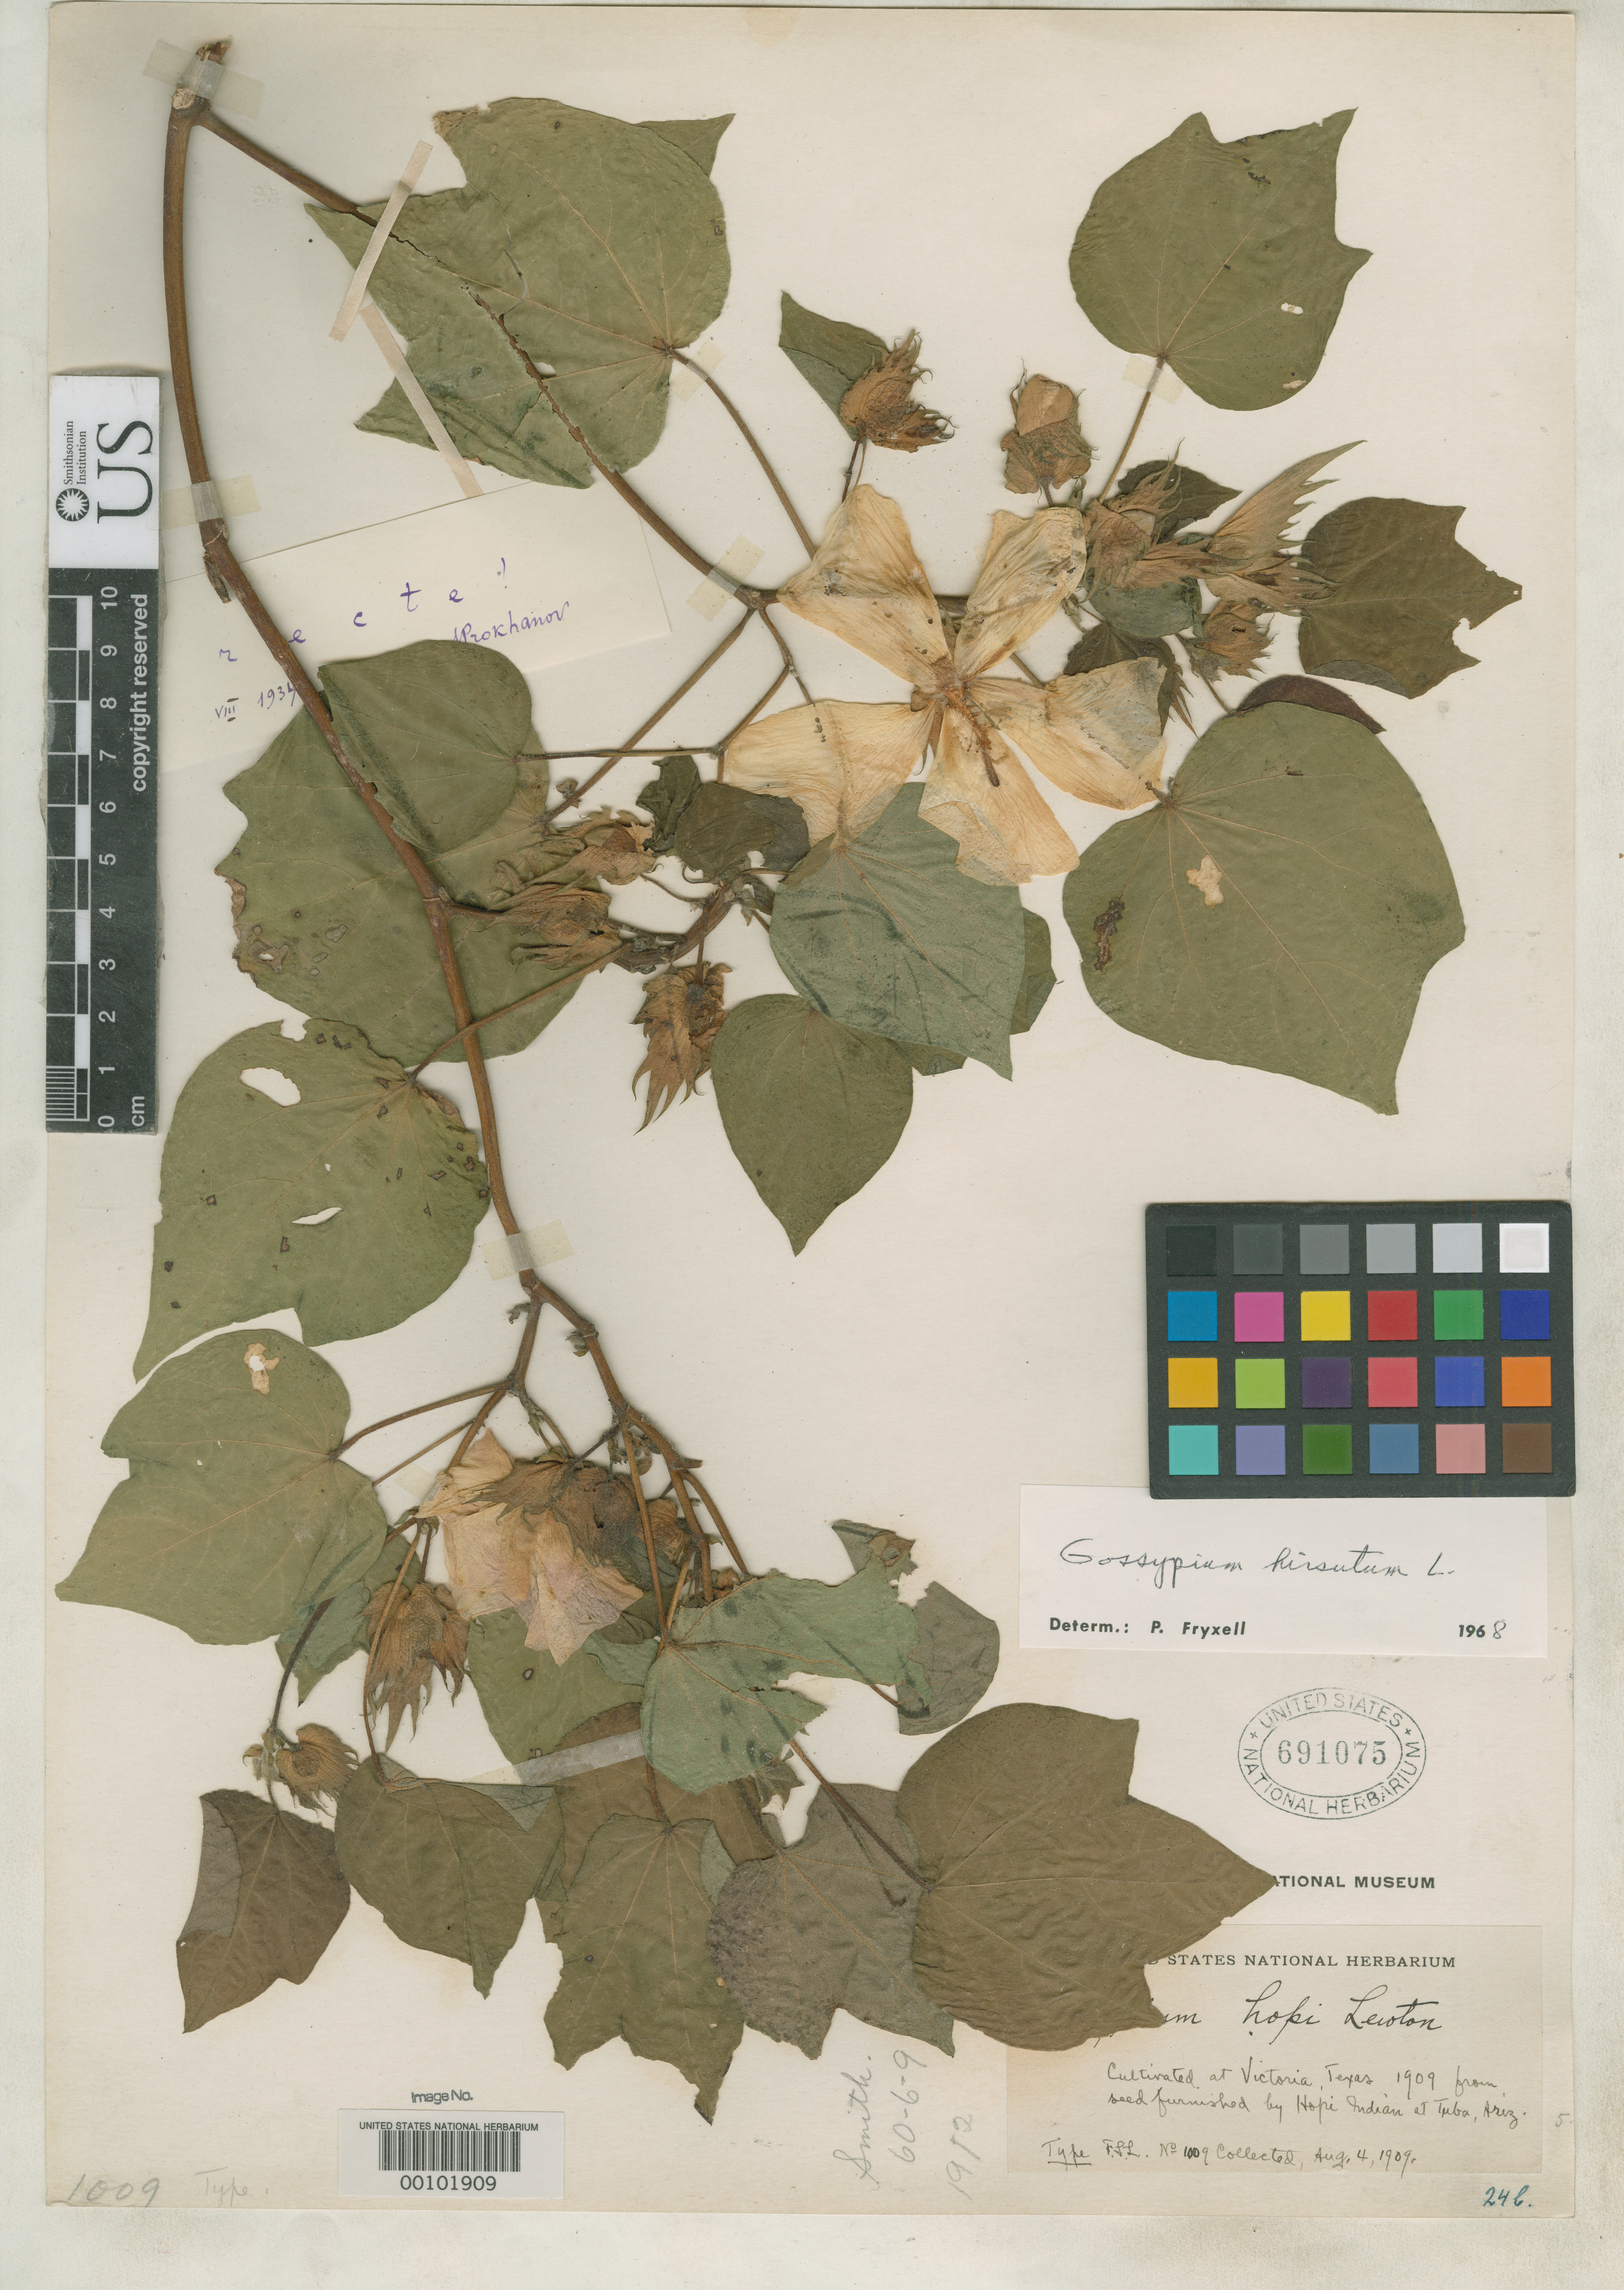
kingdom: Plantae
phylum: Tracheophyta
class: Magnoliopsida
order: Malvales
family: Malvaceae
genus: Gossypium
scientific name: Gossypium hopi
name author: Lewton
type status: Holotype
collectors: F. L. Lewton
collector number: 1009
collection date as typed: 04 Aug 1909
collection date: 1909-08-04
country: United States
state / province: Texas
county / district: Victoria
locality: Victoria.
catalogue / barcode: US 691075